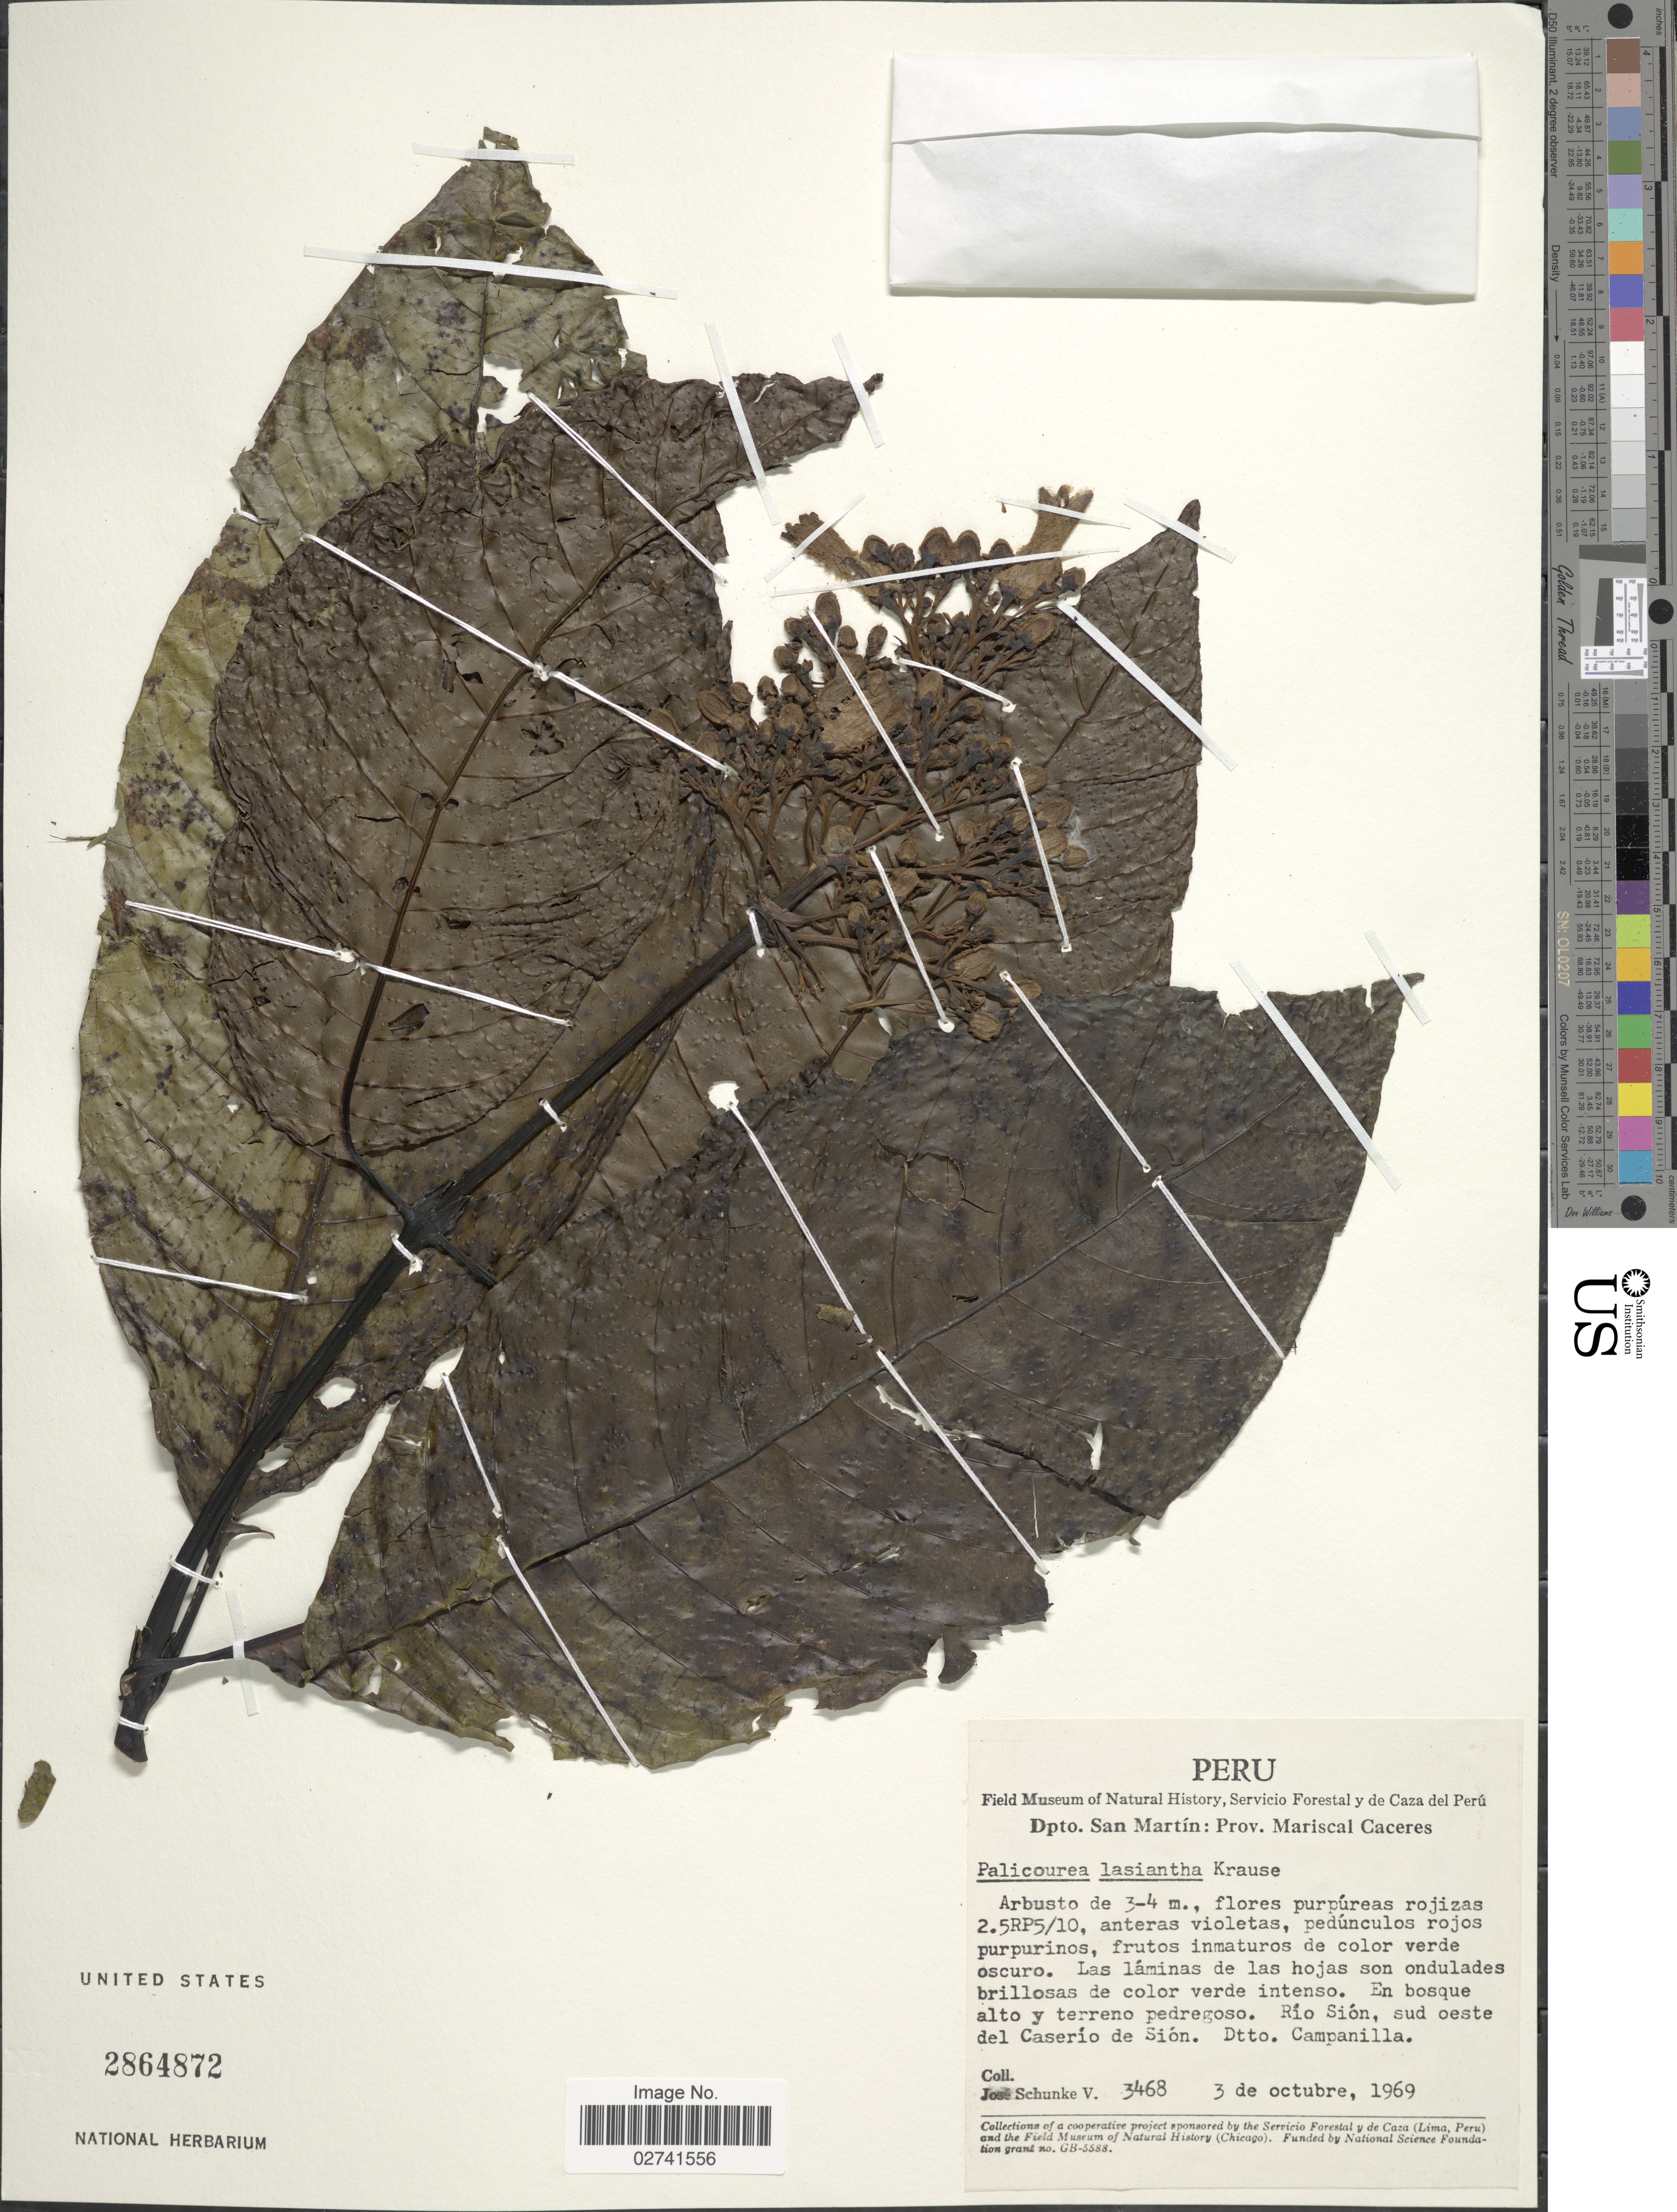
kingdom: Plantae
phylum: Tracheophyta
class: Magnoliopsida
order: Gentianales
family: Rubiaceae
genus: Palicourea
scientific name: Palicourea lasiantha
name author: Krause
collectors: J. Schunke Vigo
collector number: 3468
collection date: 1969-10-03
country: Peru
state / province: San Martín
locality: Dpto. San Martín: Prov. Mariscal Caceres. En bosque alto y terreno pedregoso. Río Sión, su oeste del Caserío de Sión Dtto Campanilla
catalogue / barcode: US 2864872